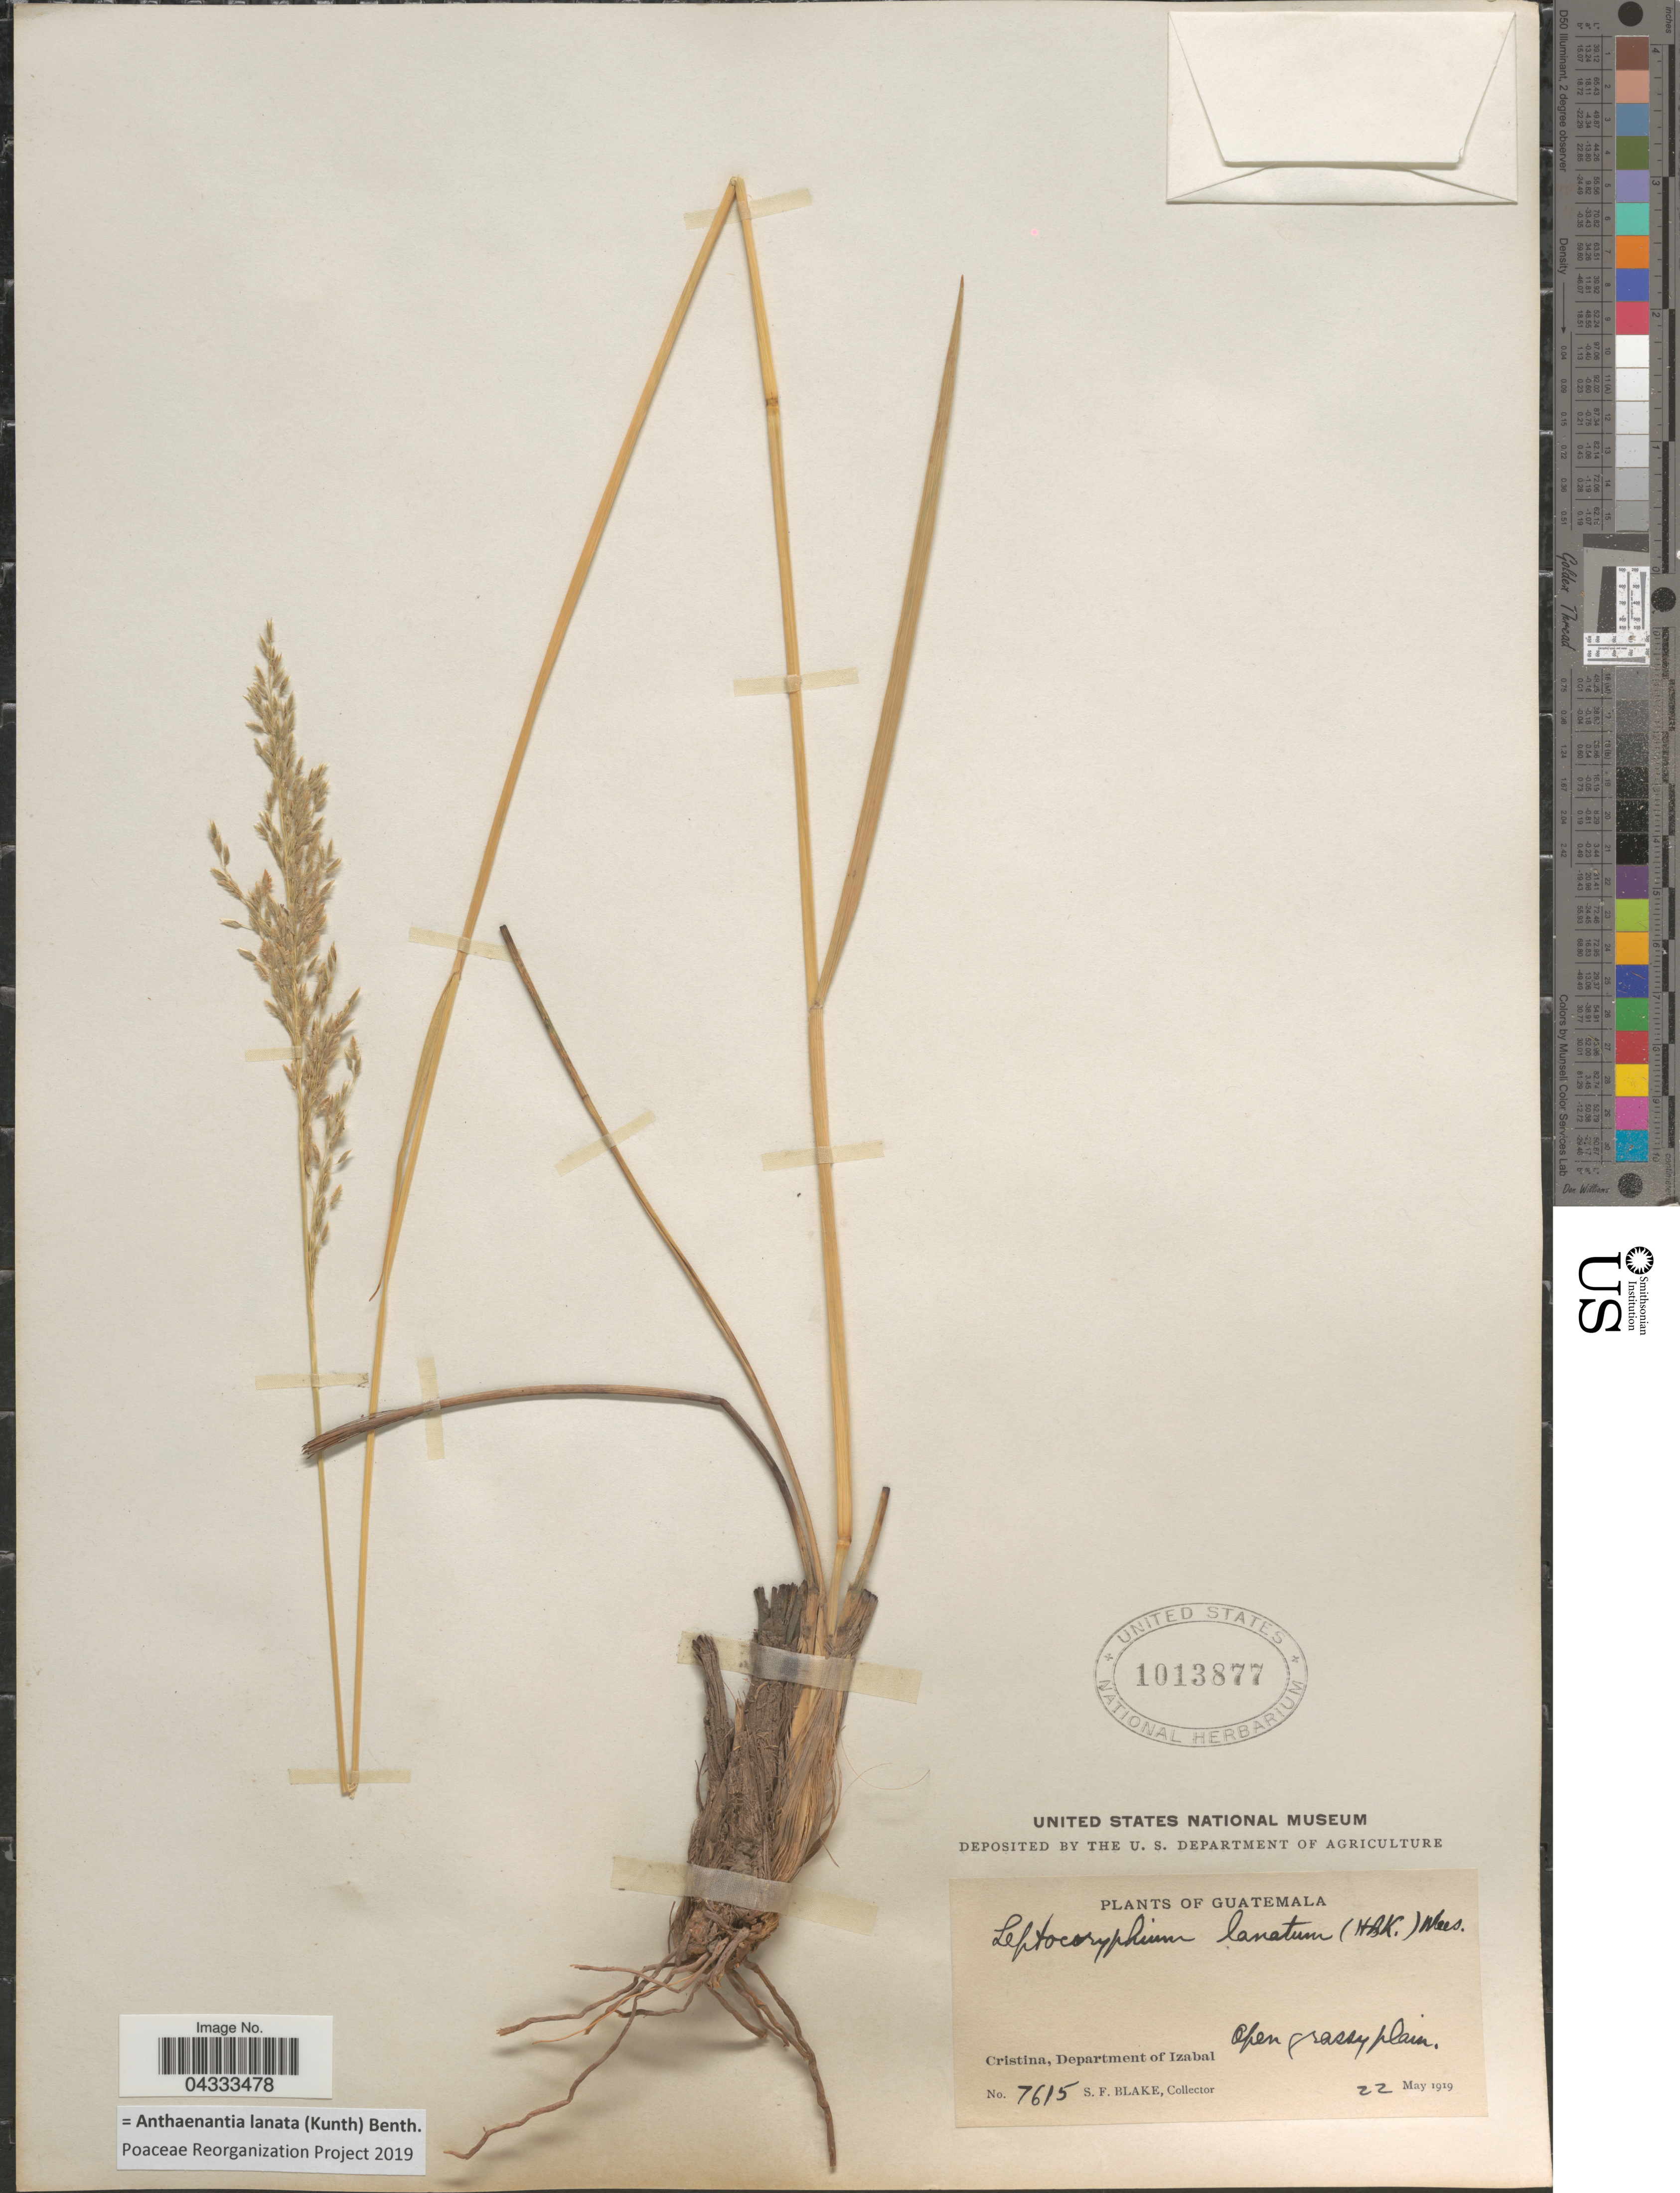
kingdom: Plantae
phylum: Tracheophyta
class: Liliopsida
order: Poales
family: Poaceae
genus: Anthaenantia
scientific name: Anthaenantia lanata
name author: (Kunth) Benth.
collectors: S. Blake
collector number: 7615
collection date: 1919-05-22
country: Guatemala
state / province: Izabal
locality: Cristina, Department of Izabal.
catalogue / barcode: US 1013877